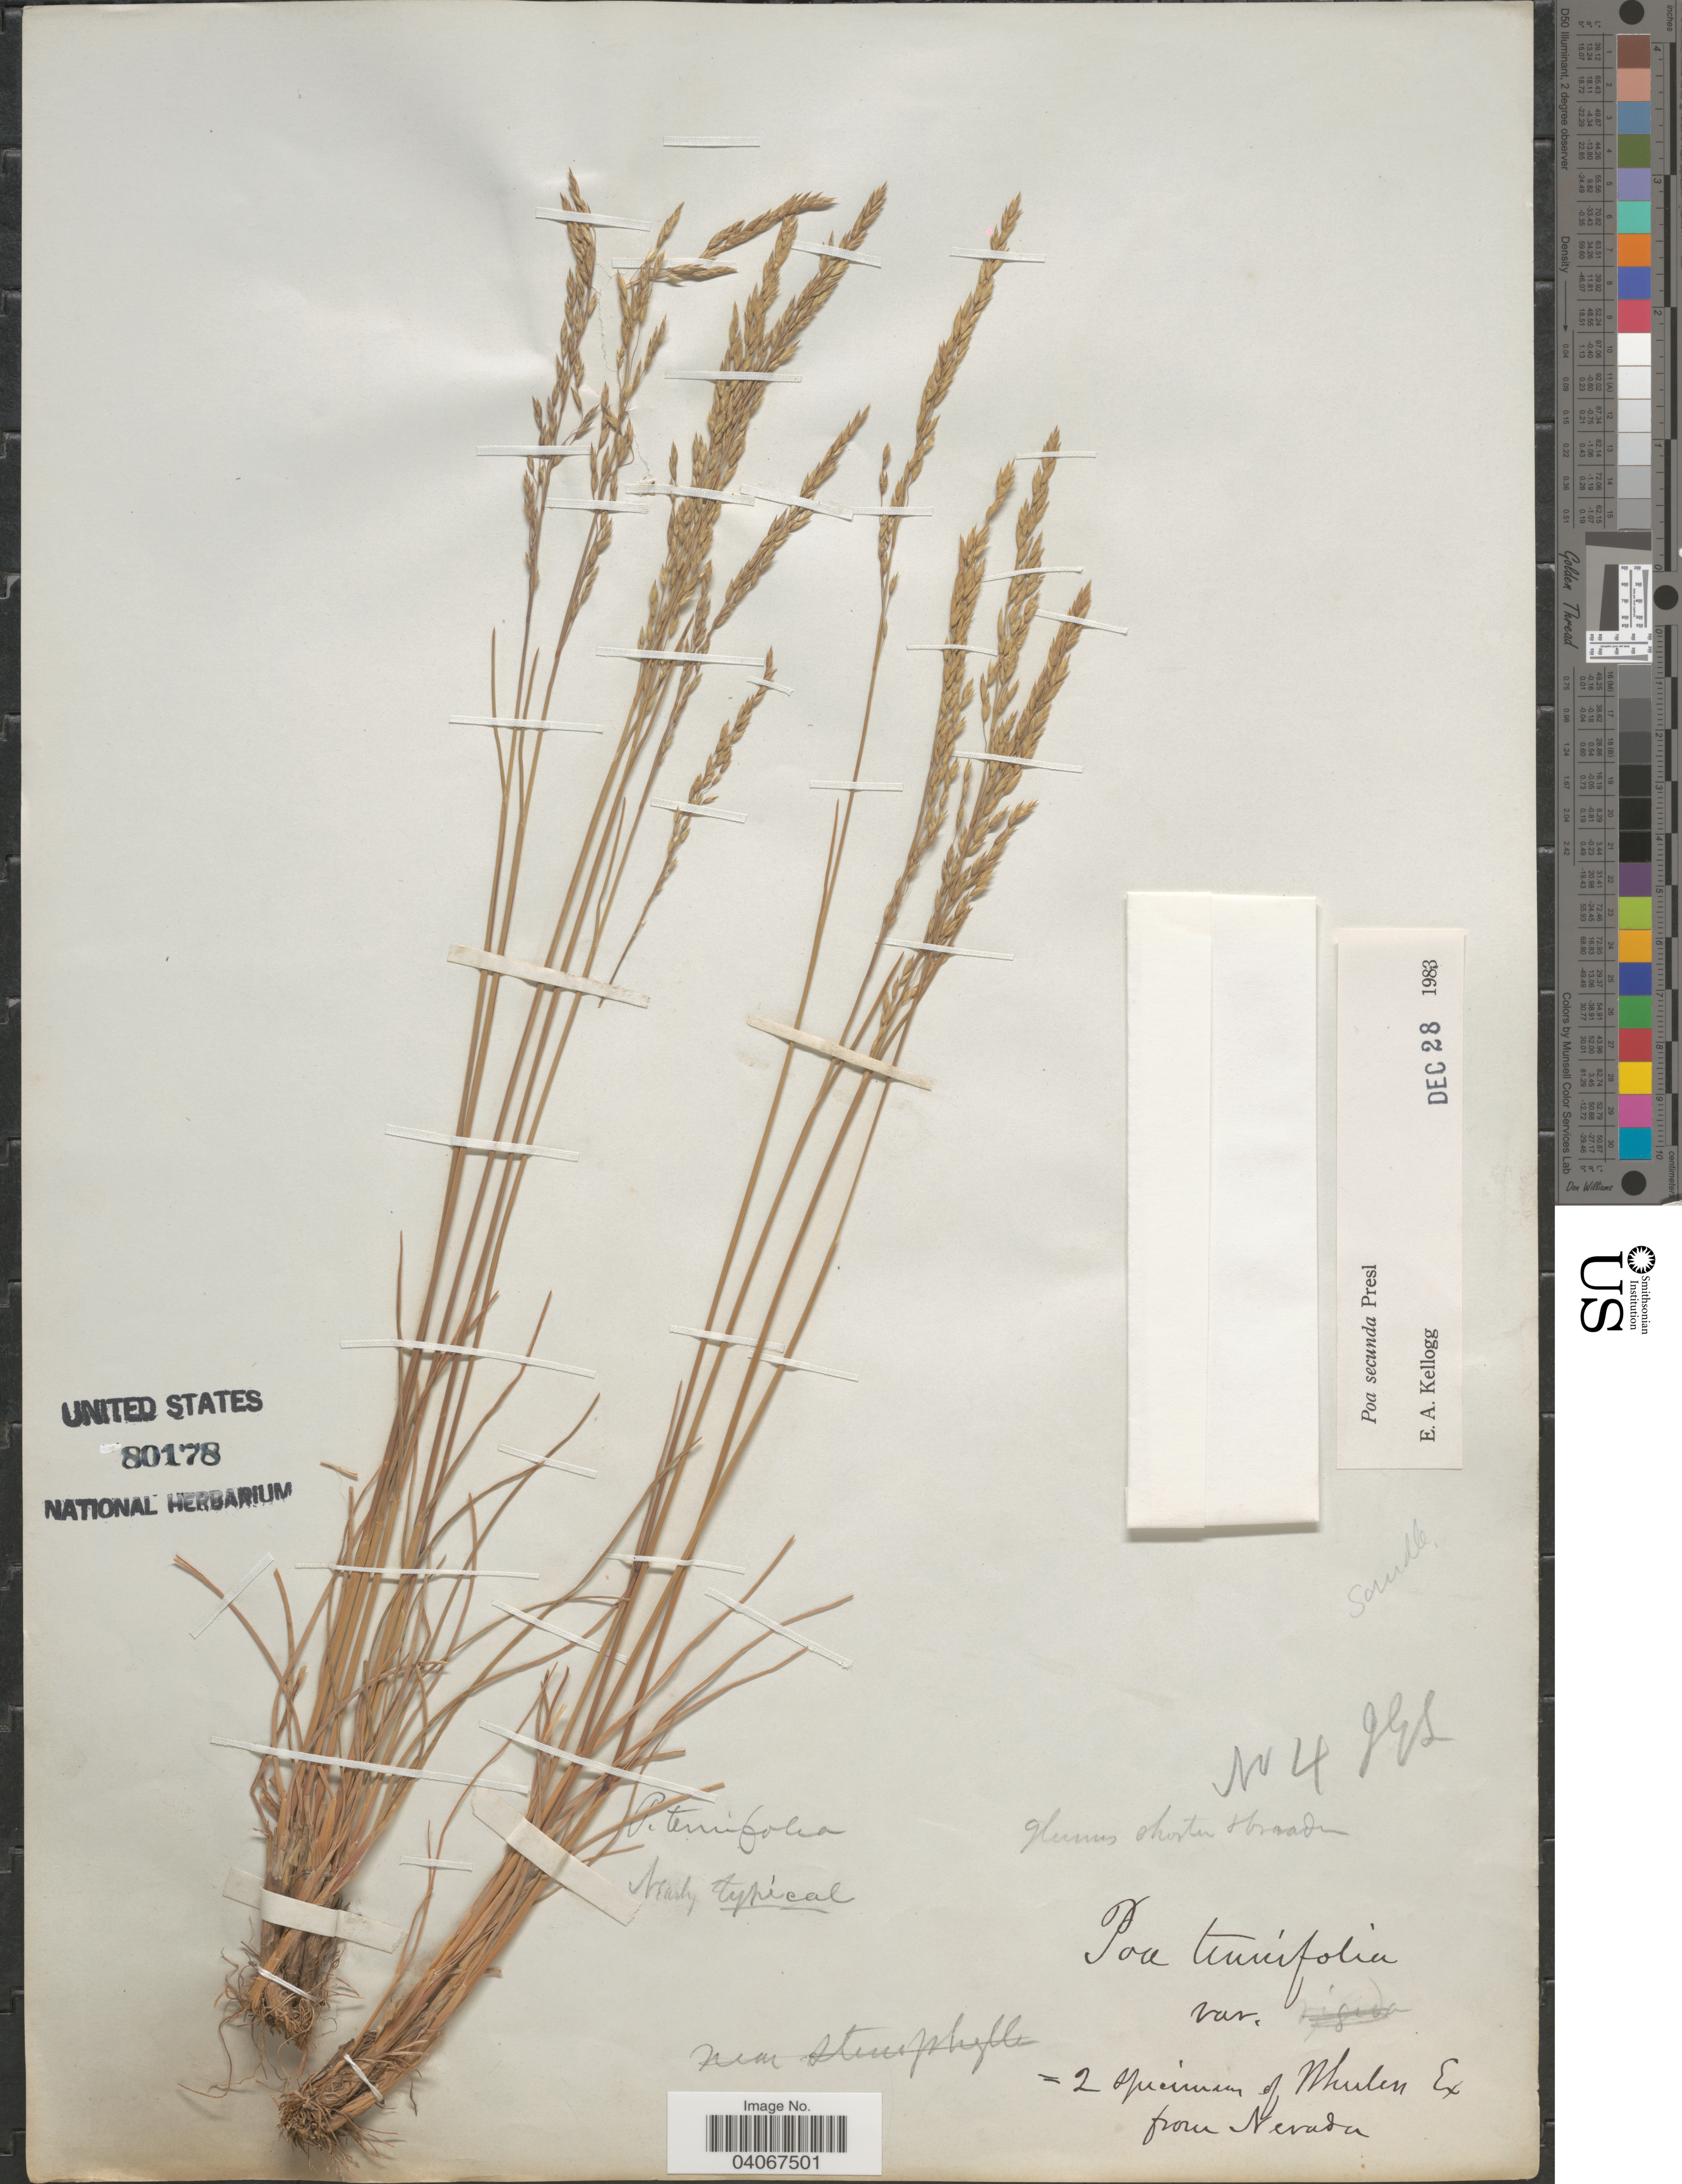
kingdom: Plantae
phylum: Tracheophyta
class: Liliopsida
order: Poales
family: Poaceae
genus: Poa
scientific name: Poa secunda subsp. secunda var. secunda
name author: J. Presl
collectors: J. G. S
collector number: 4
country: United States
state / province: Nevada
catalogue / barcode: US 80178